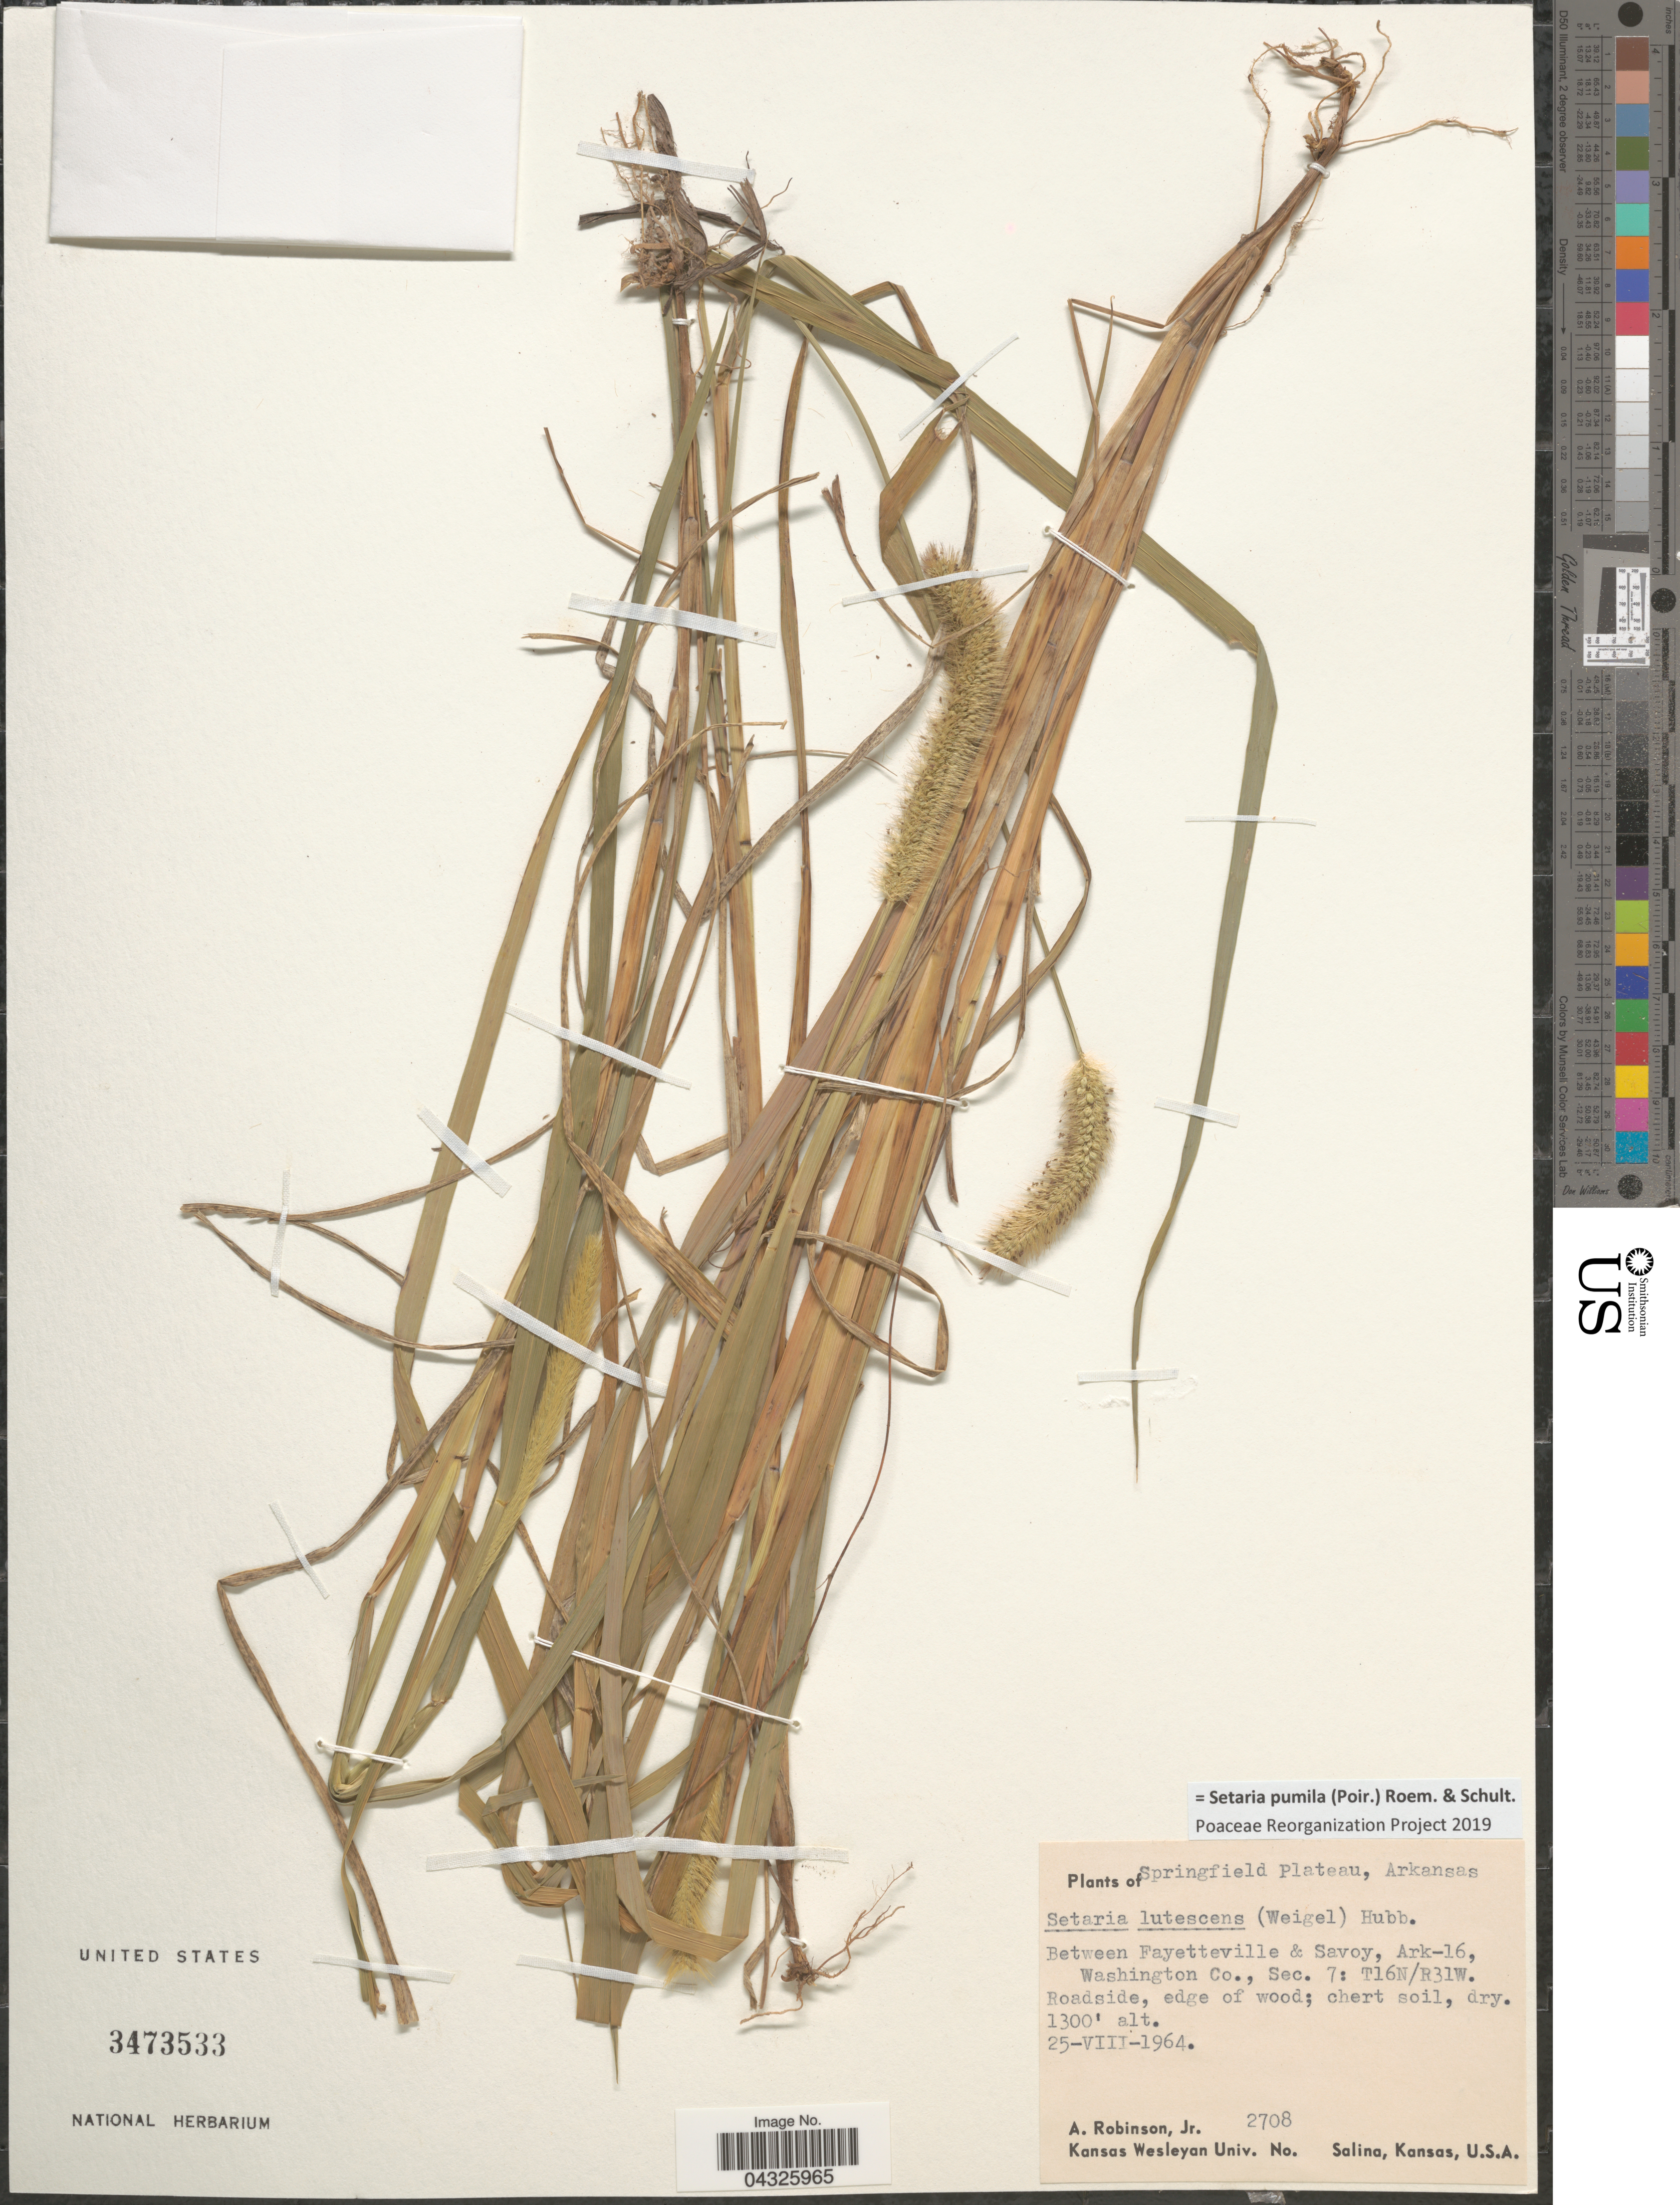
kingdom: Plantae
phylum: Tracheophyta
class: Liliopsida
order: Poales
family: Poaceae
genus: Setaria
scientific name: Setaria pumila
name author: (Poir.) Roem. & Schult.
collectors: A. Robinson Jr.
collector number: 2708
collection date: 1964-08-25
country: United States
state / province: Arkansas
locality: Springfield Plateau. Between Fayetteville & Savoy, Ark-16, Washington Co., Sec. 7: T16N/R31W.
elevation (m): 396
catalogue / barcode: US 3473533